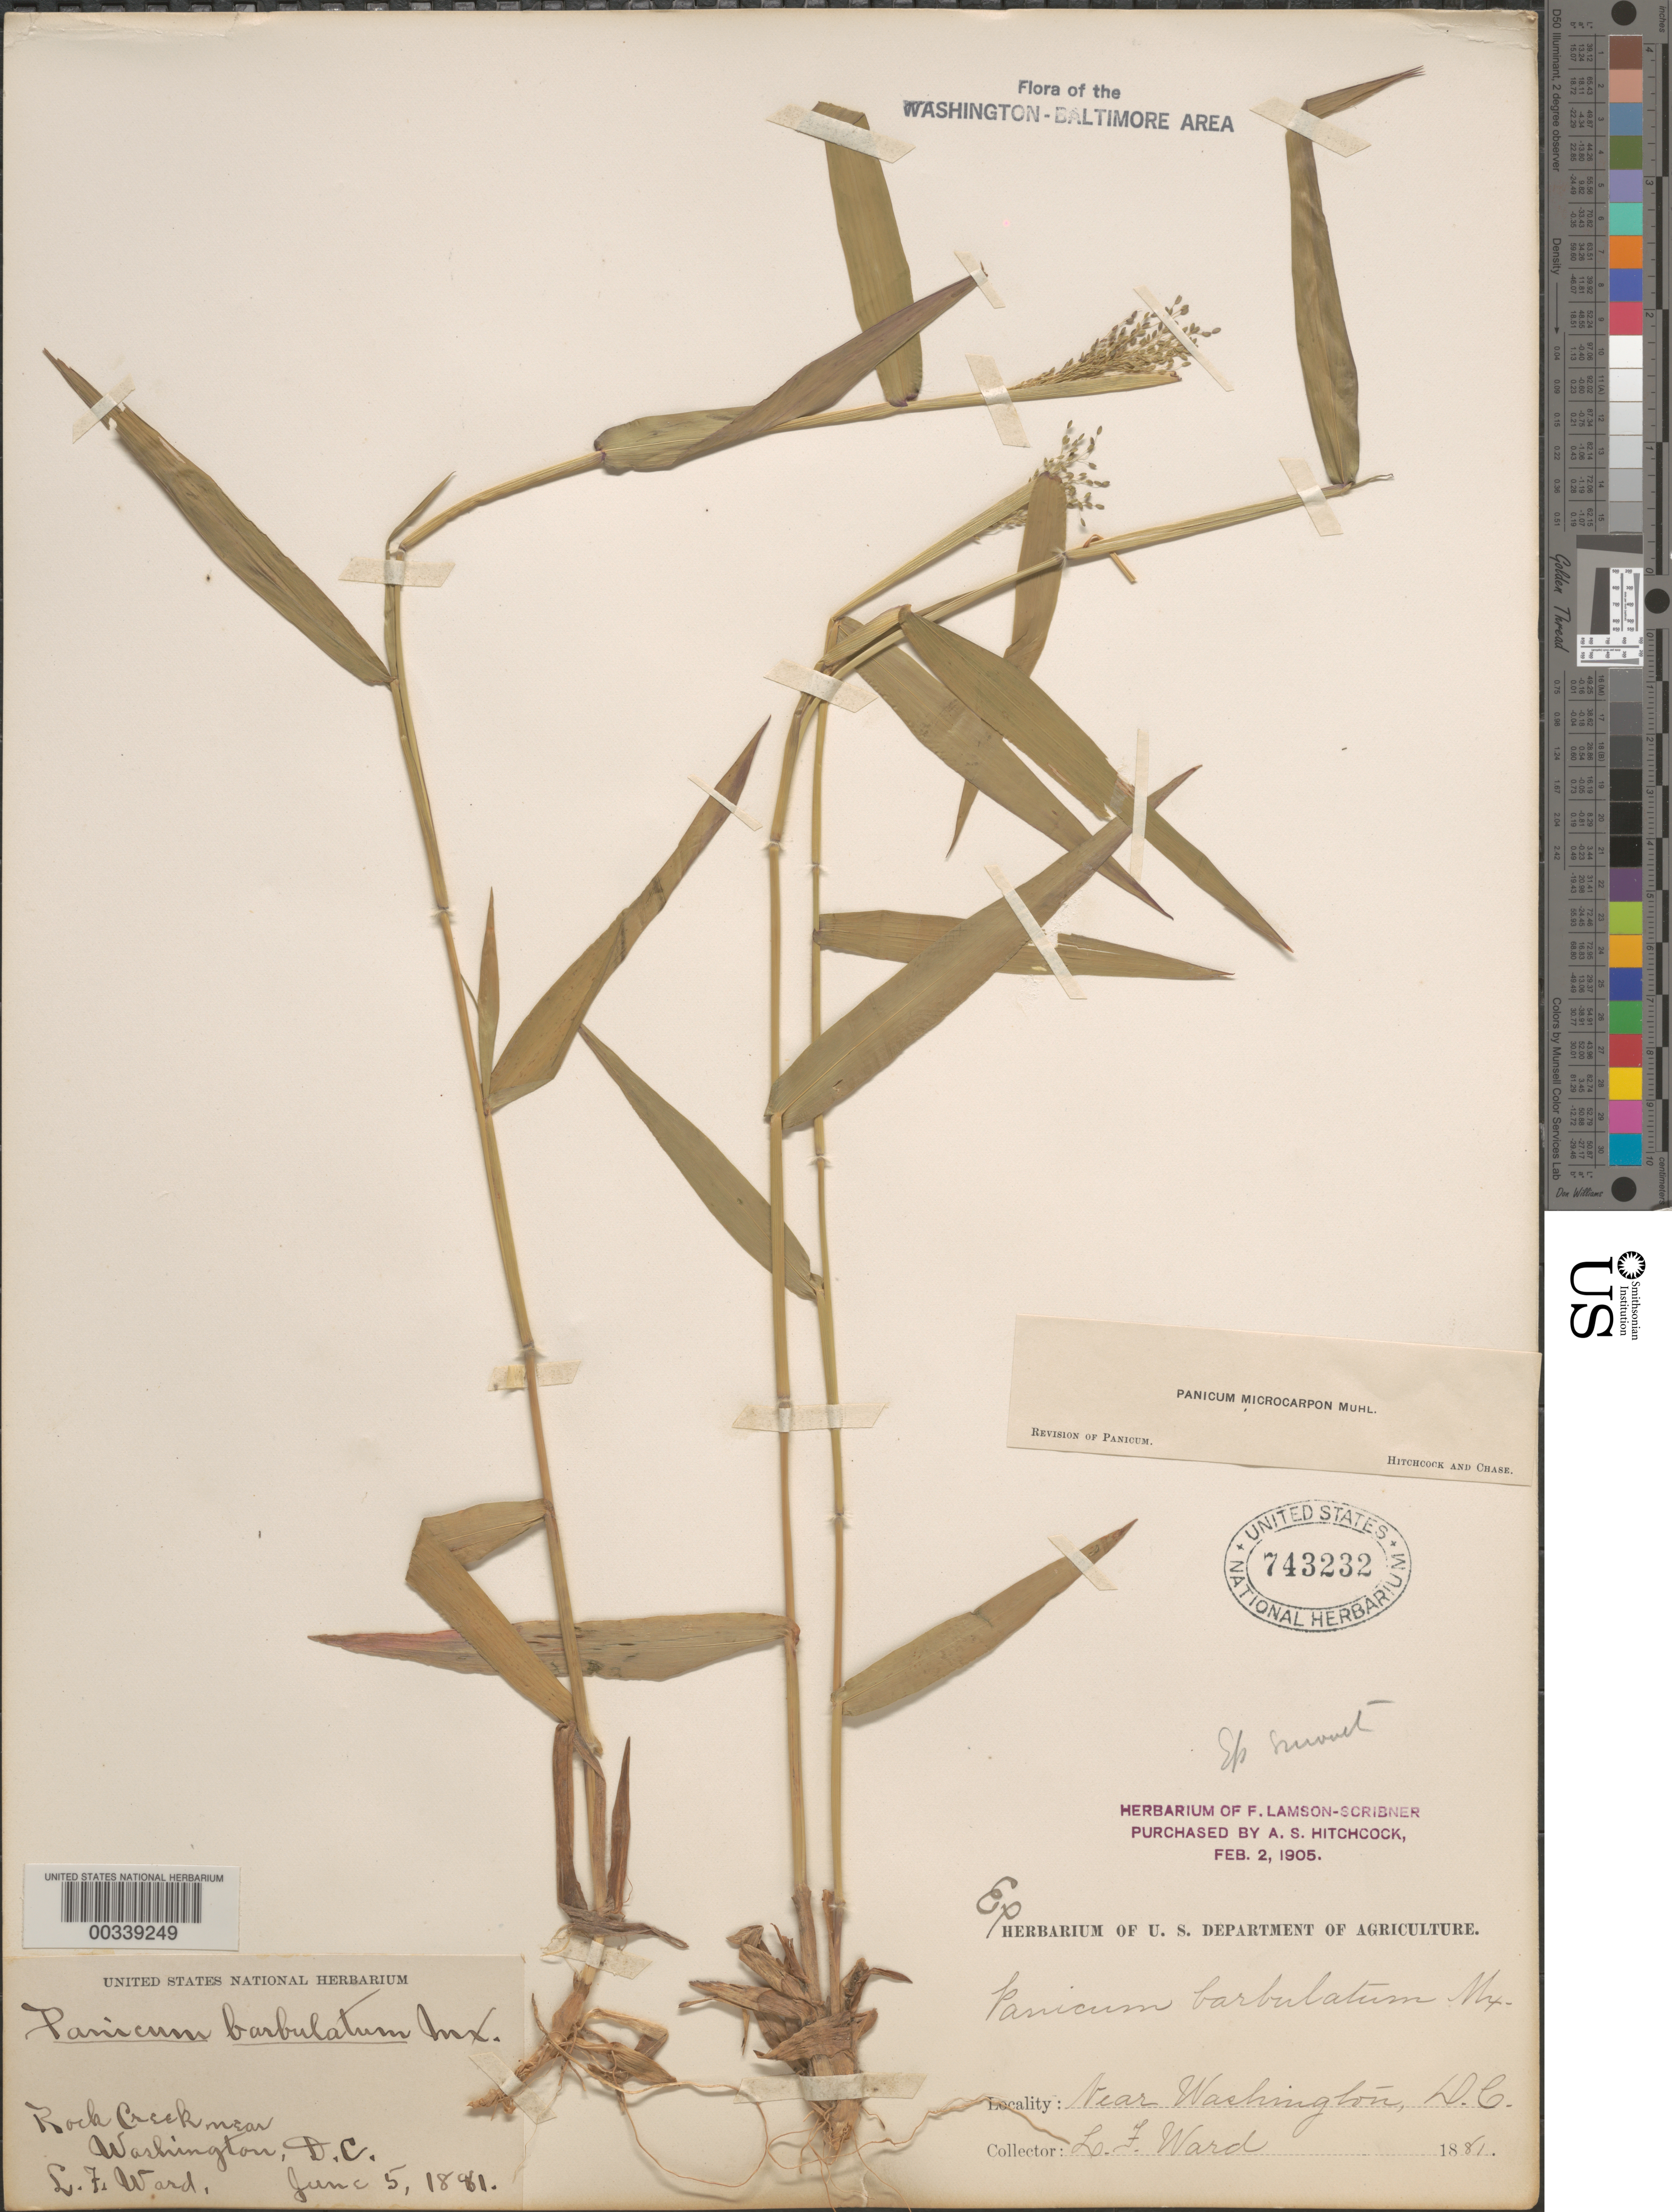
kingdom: Plantae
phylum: Tracheophyta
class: Liliopsida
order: Poales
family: Poaceae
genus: Dichanthelium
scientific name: Dichanthelium dichotomum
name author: (L.) Gould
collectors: L. F. Ward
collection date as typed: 05 Jun 1881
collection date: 1881-06-05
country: United States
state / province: District of Columbia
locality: Rock Creek Rock Creek Park and Vicinity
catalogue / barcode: US 743232